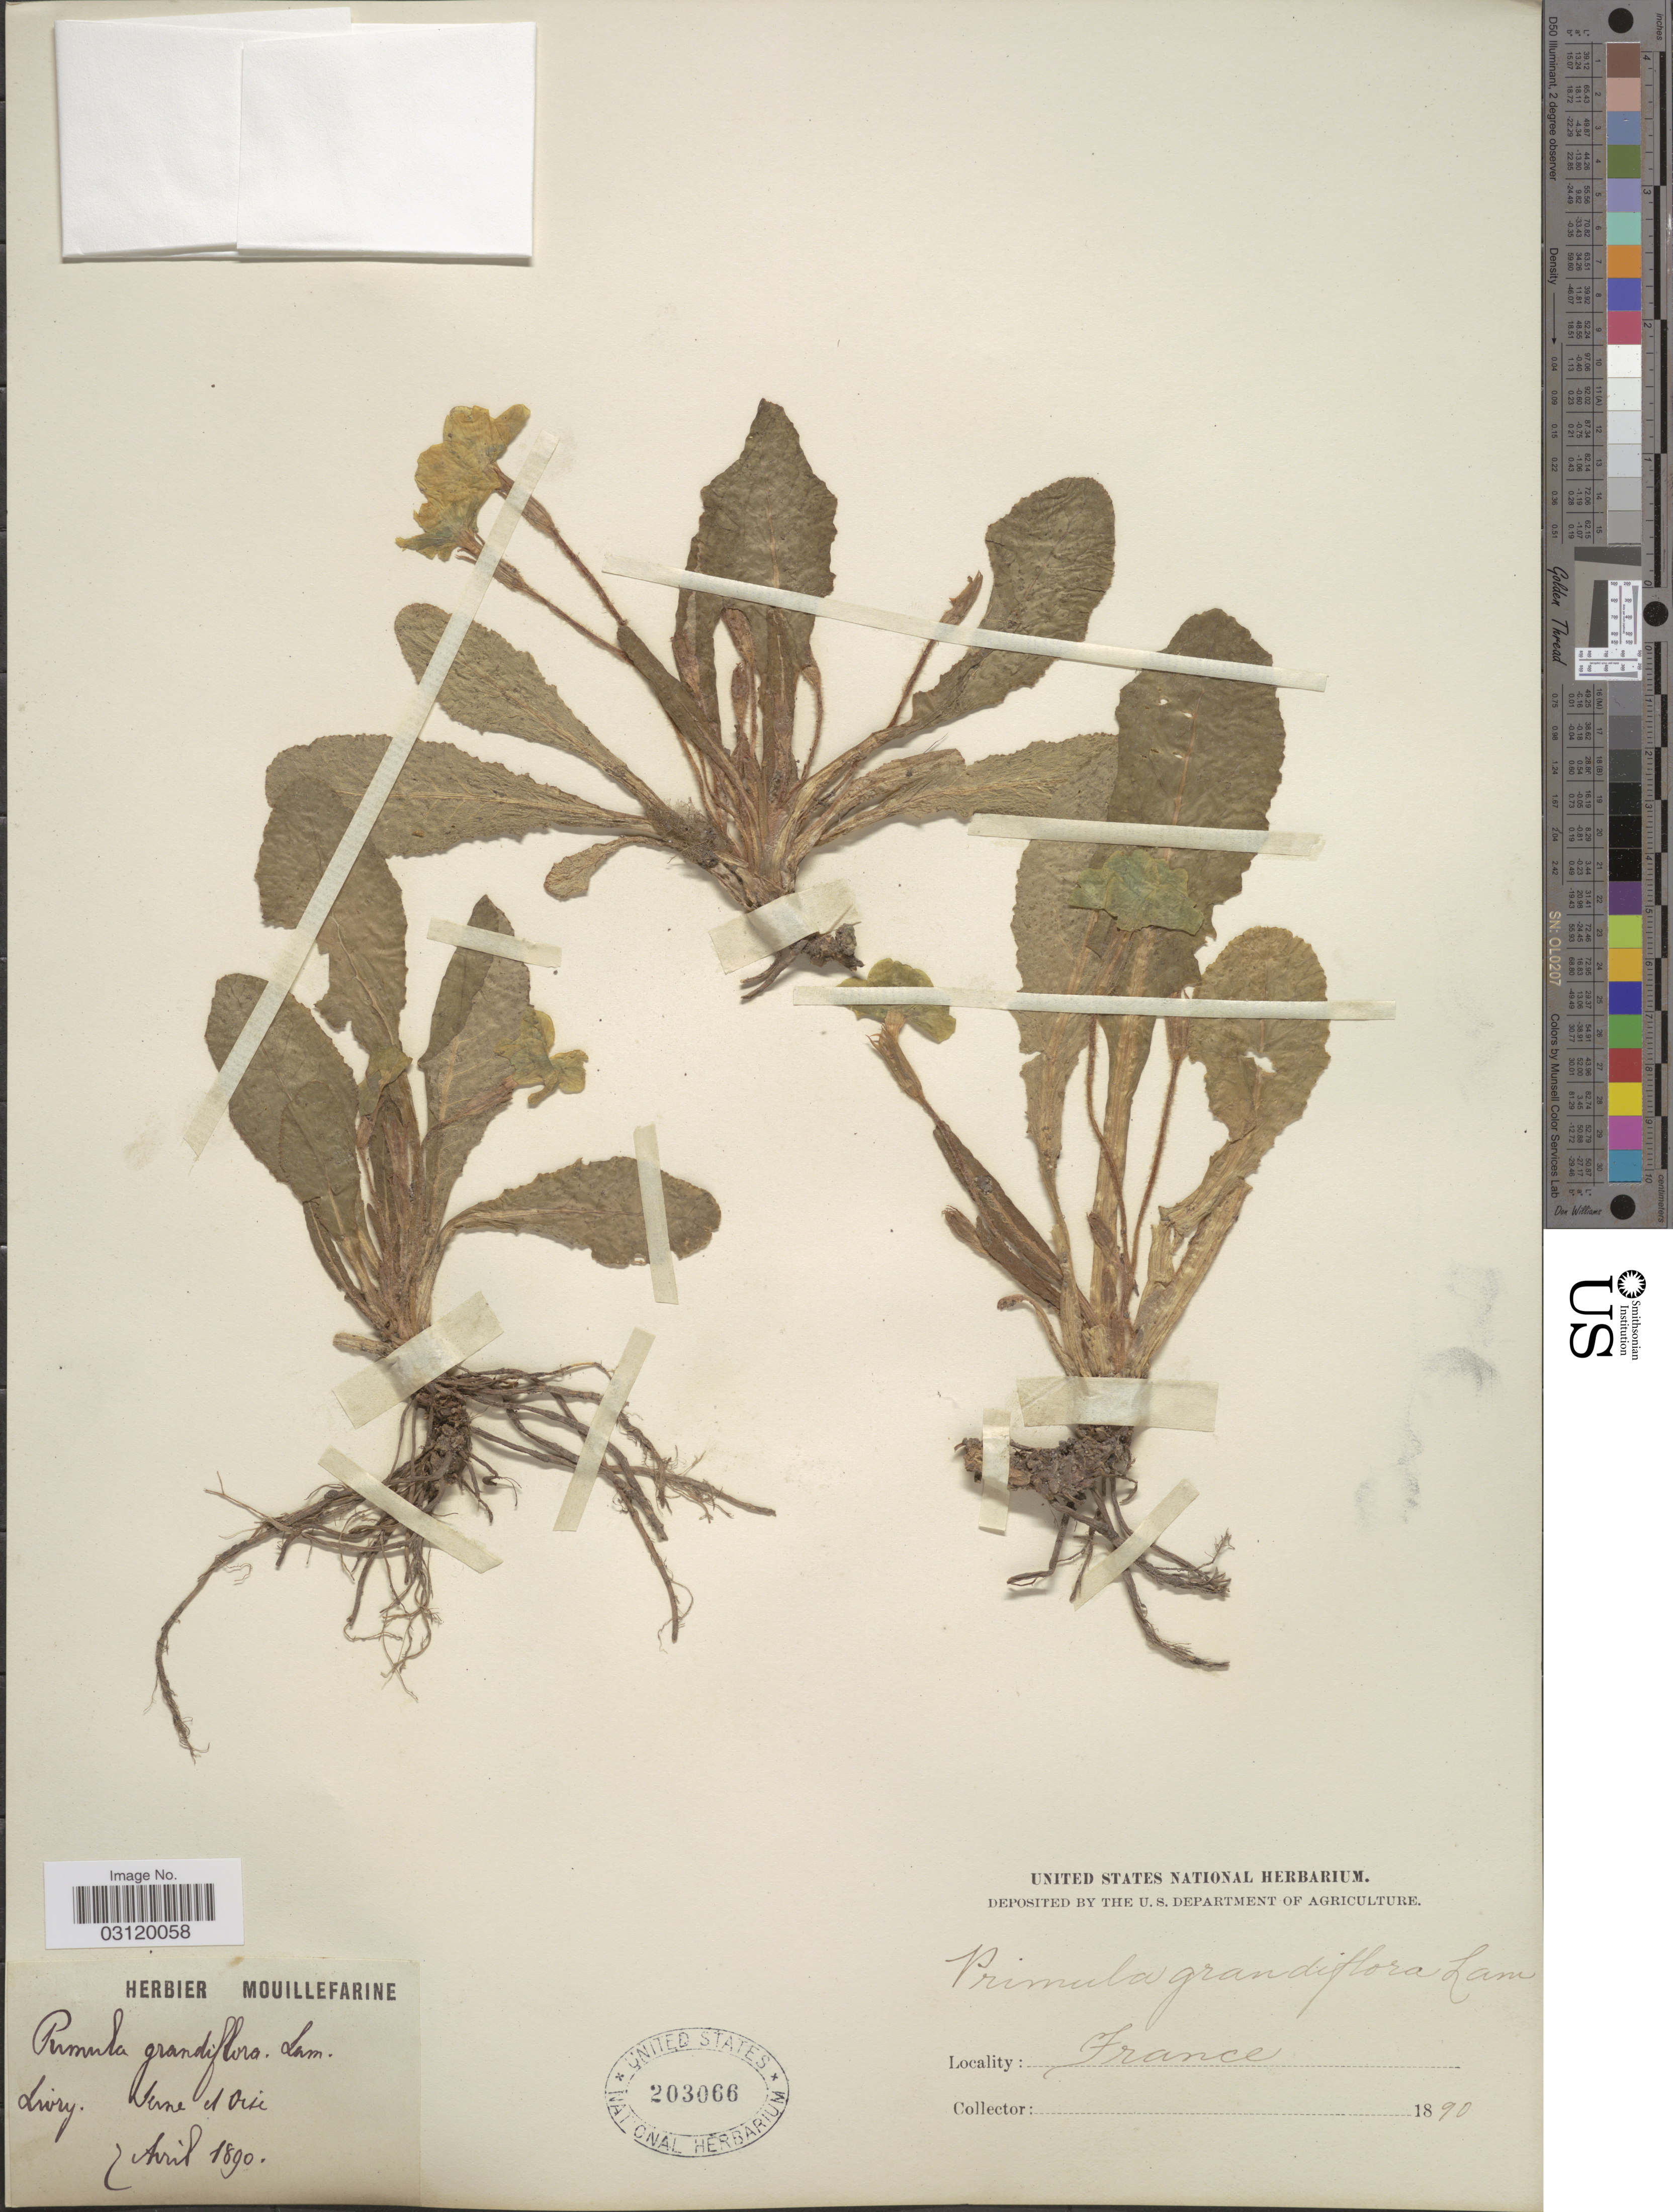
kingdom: Plantae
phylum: Tracheophyta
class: Magnoliopsida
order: Ericales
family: Primulaceae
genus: Primula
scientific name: Primula grandiflora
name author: Bâstard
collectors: ex herb. Mouillefarine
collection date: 1890-04-02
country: France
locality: Liury. Seine et Oise.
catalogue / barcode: US 203066